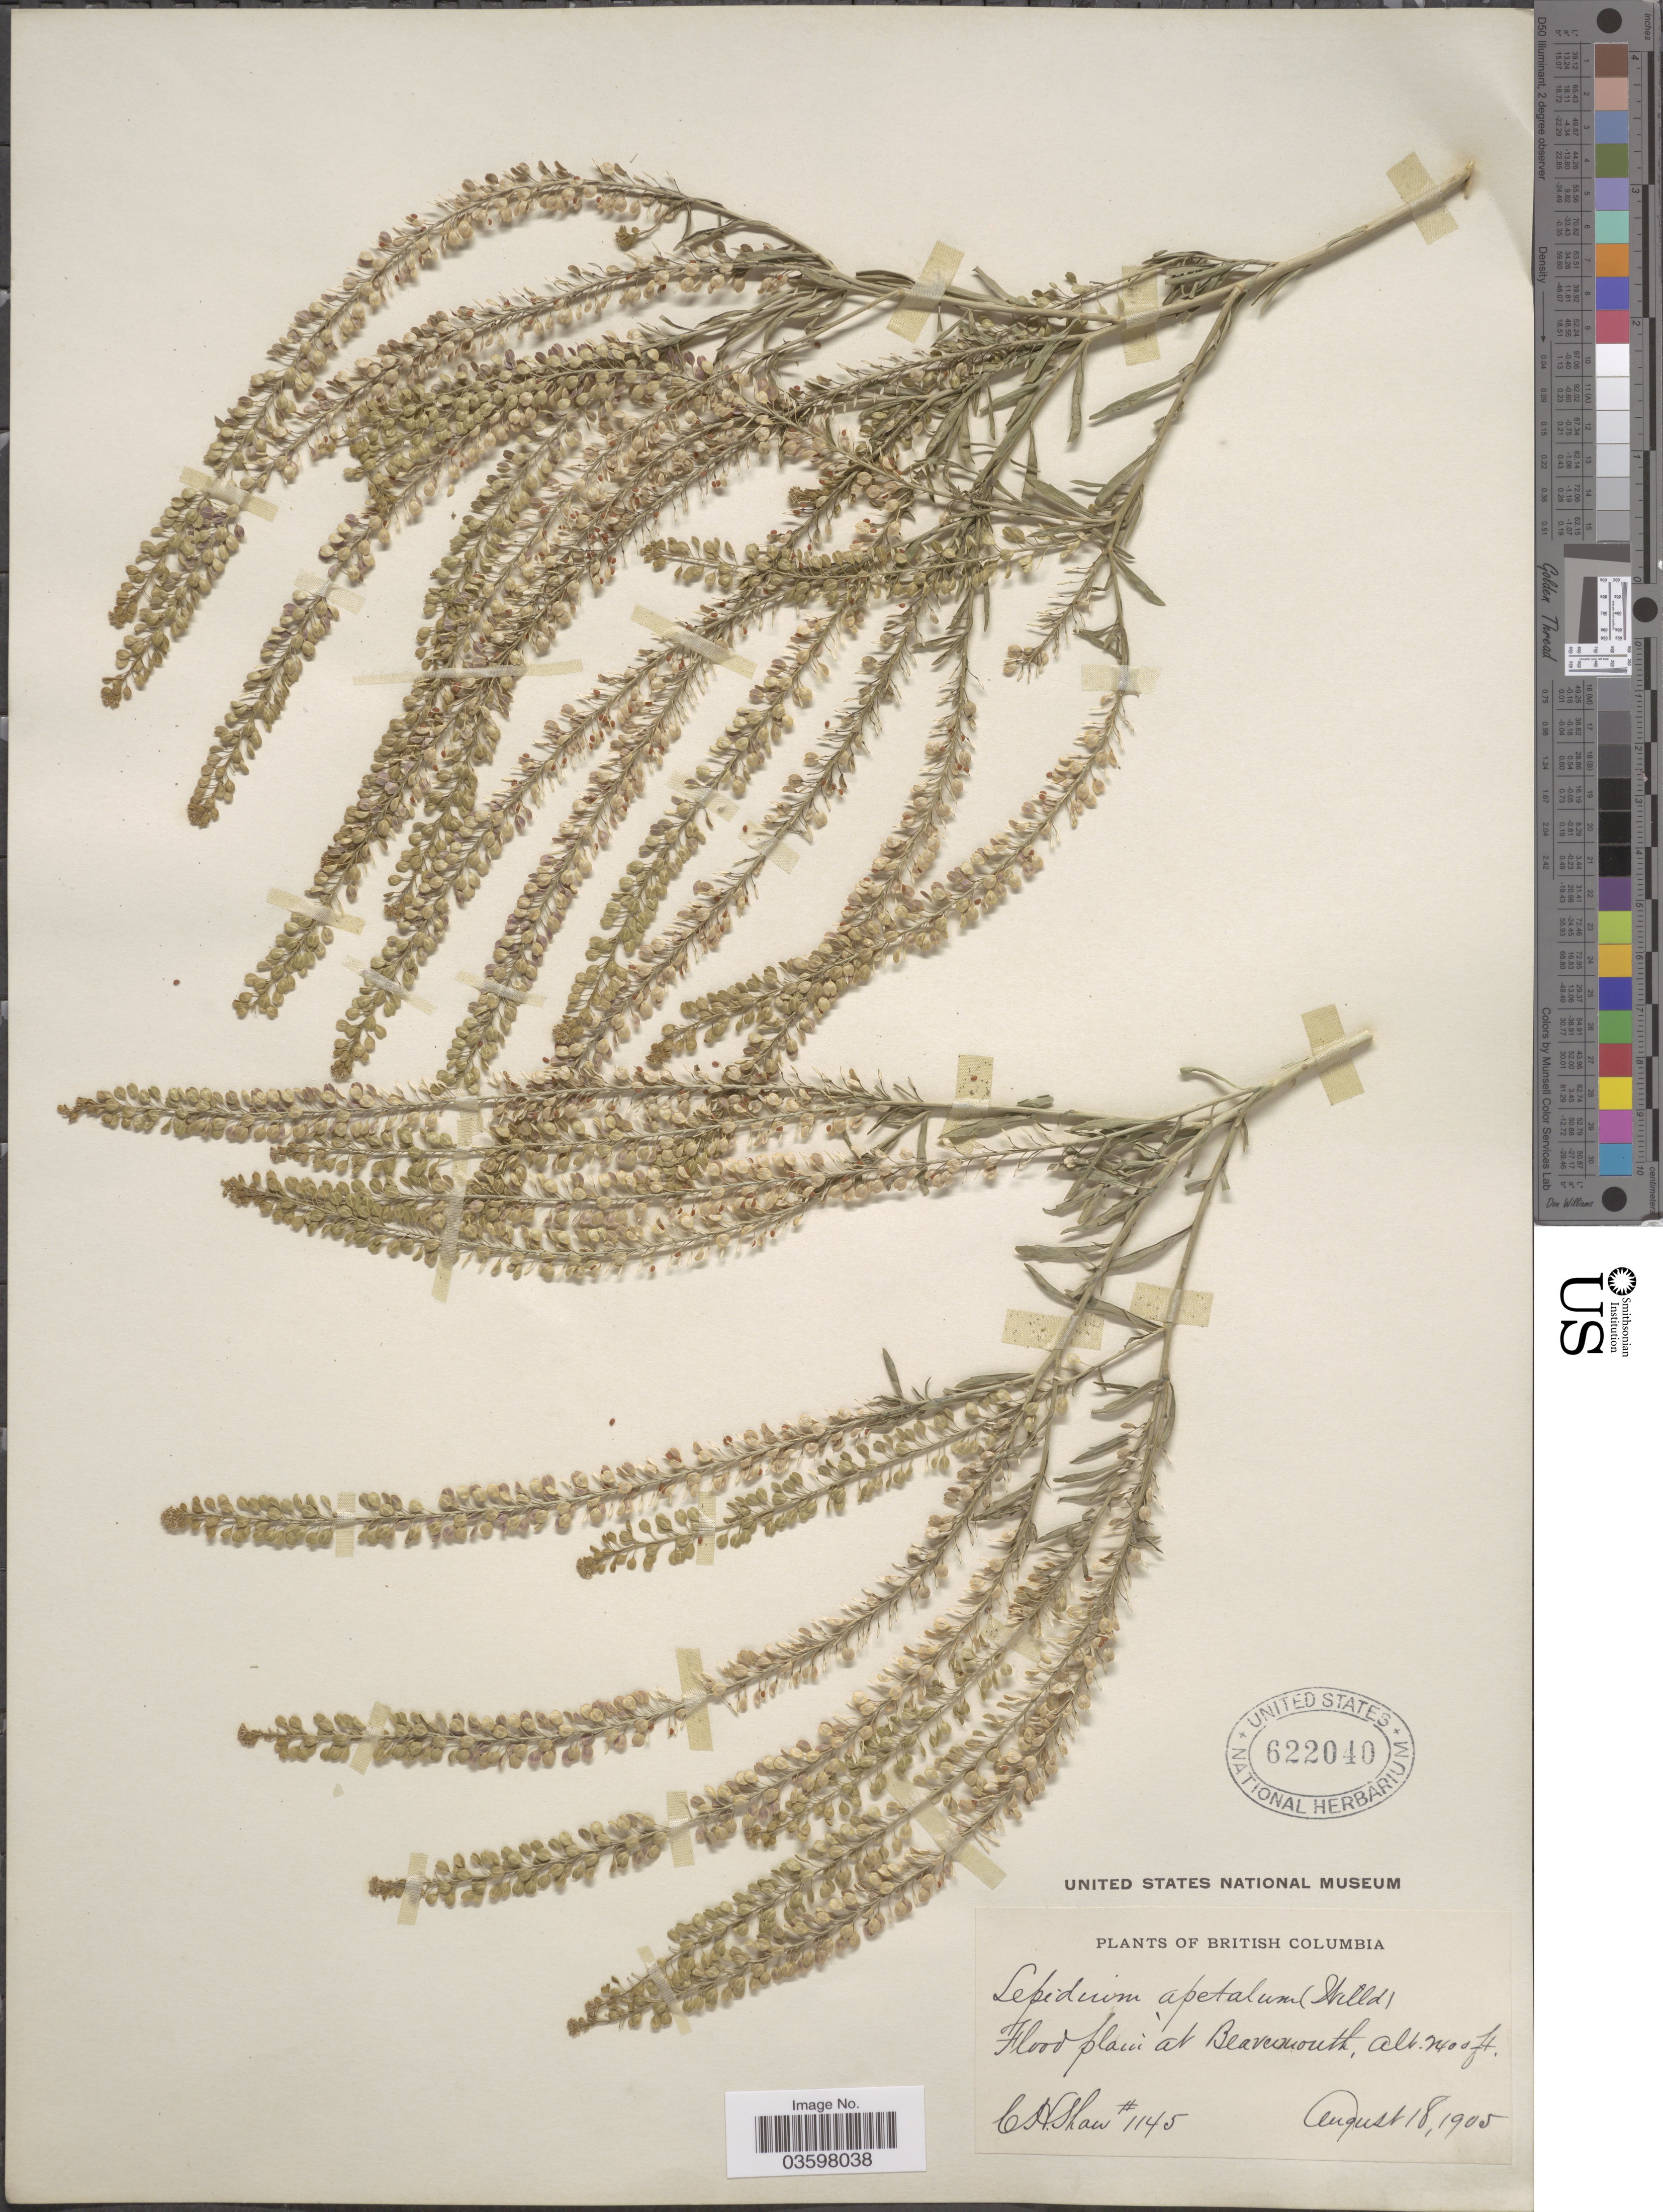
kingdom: Plantae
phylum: Tracheophyta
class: Magnoliopsida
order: Brassicales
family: Brassicaceae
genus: Lepidium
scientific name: Lepidium densiflorum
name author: Schrad.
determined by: Al-Shehbaz, I. A., (MO), Missouri Botanical Garden (UNITED STATES)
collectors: C. H. Shaw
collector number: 1145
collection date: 1905-08-18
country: Canada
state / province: British Columbia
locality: Floodplain at Beavermouth.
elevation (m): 732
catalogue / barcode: US 622040